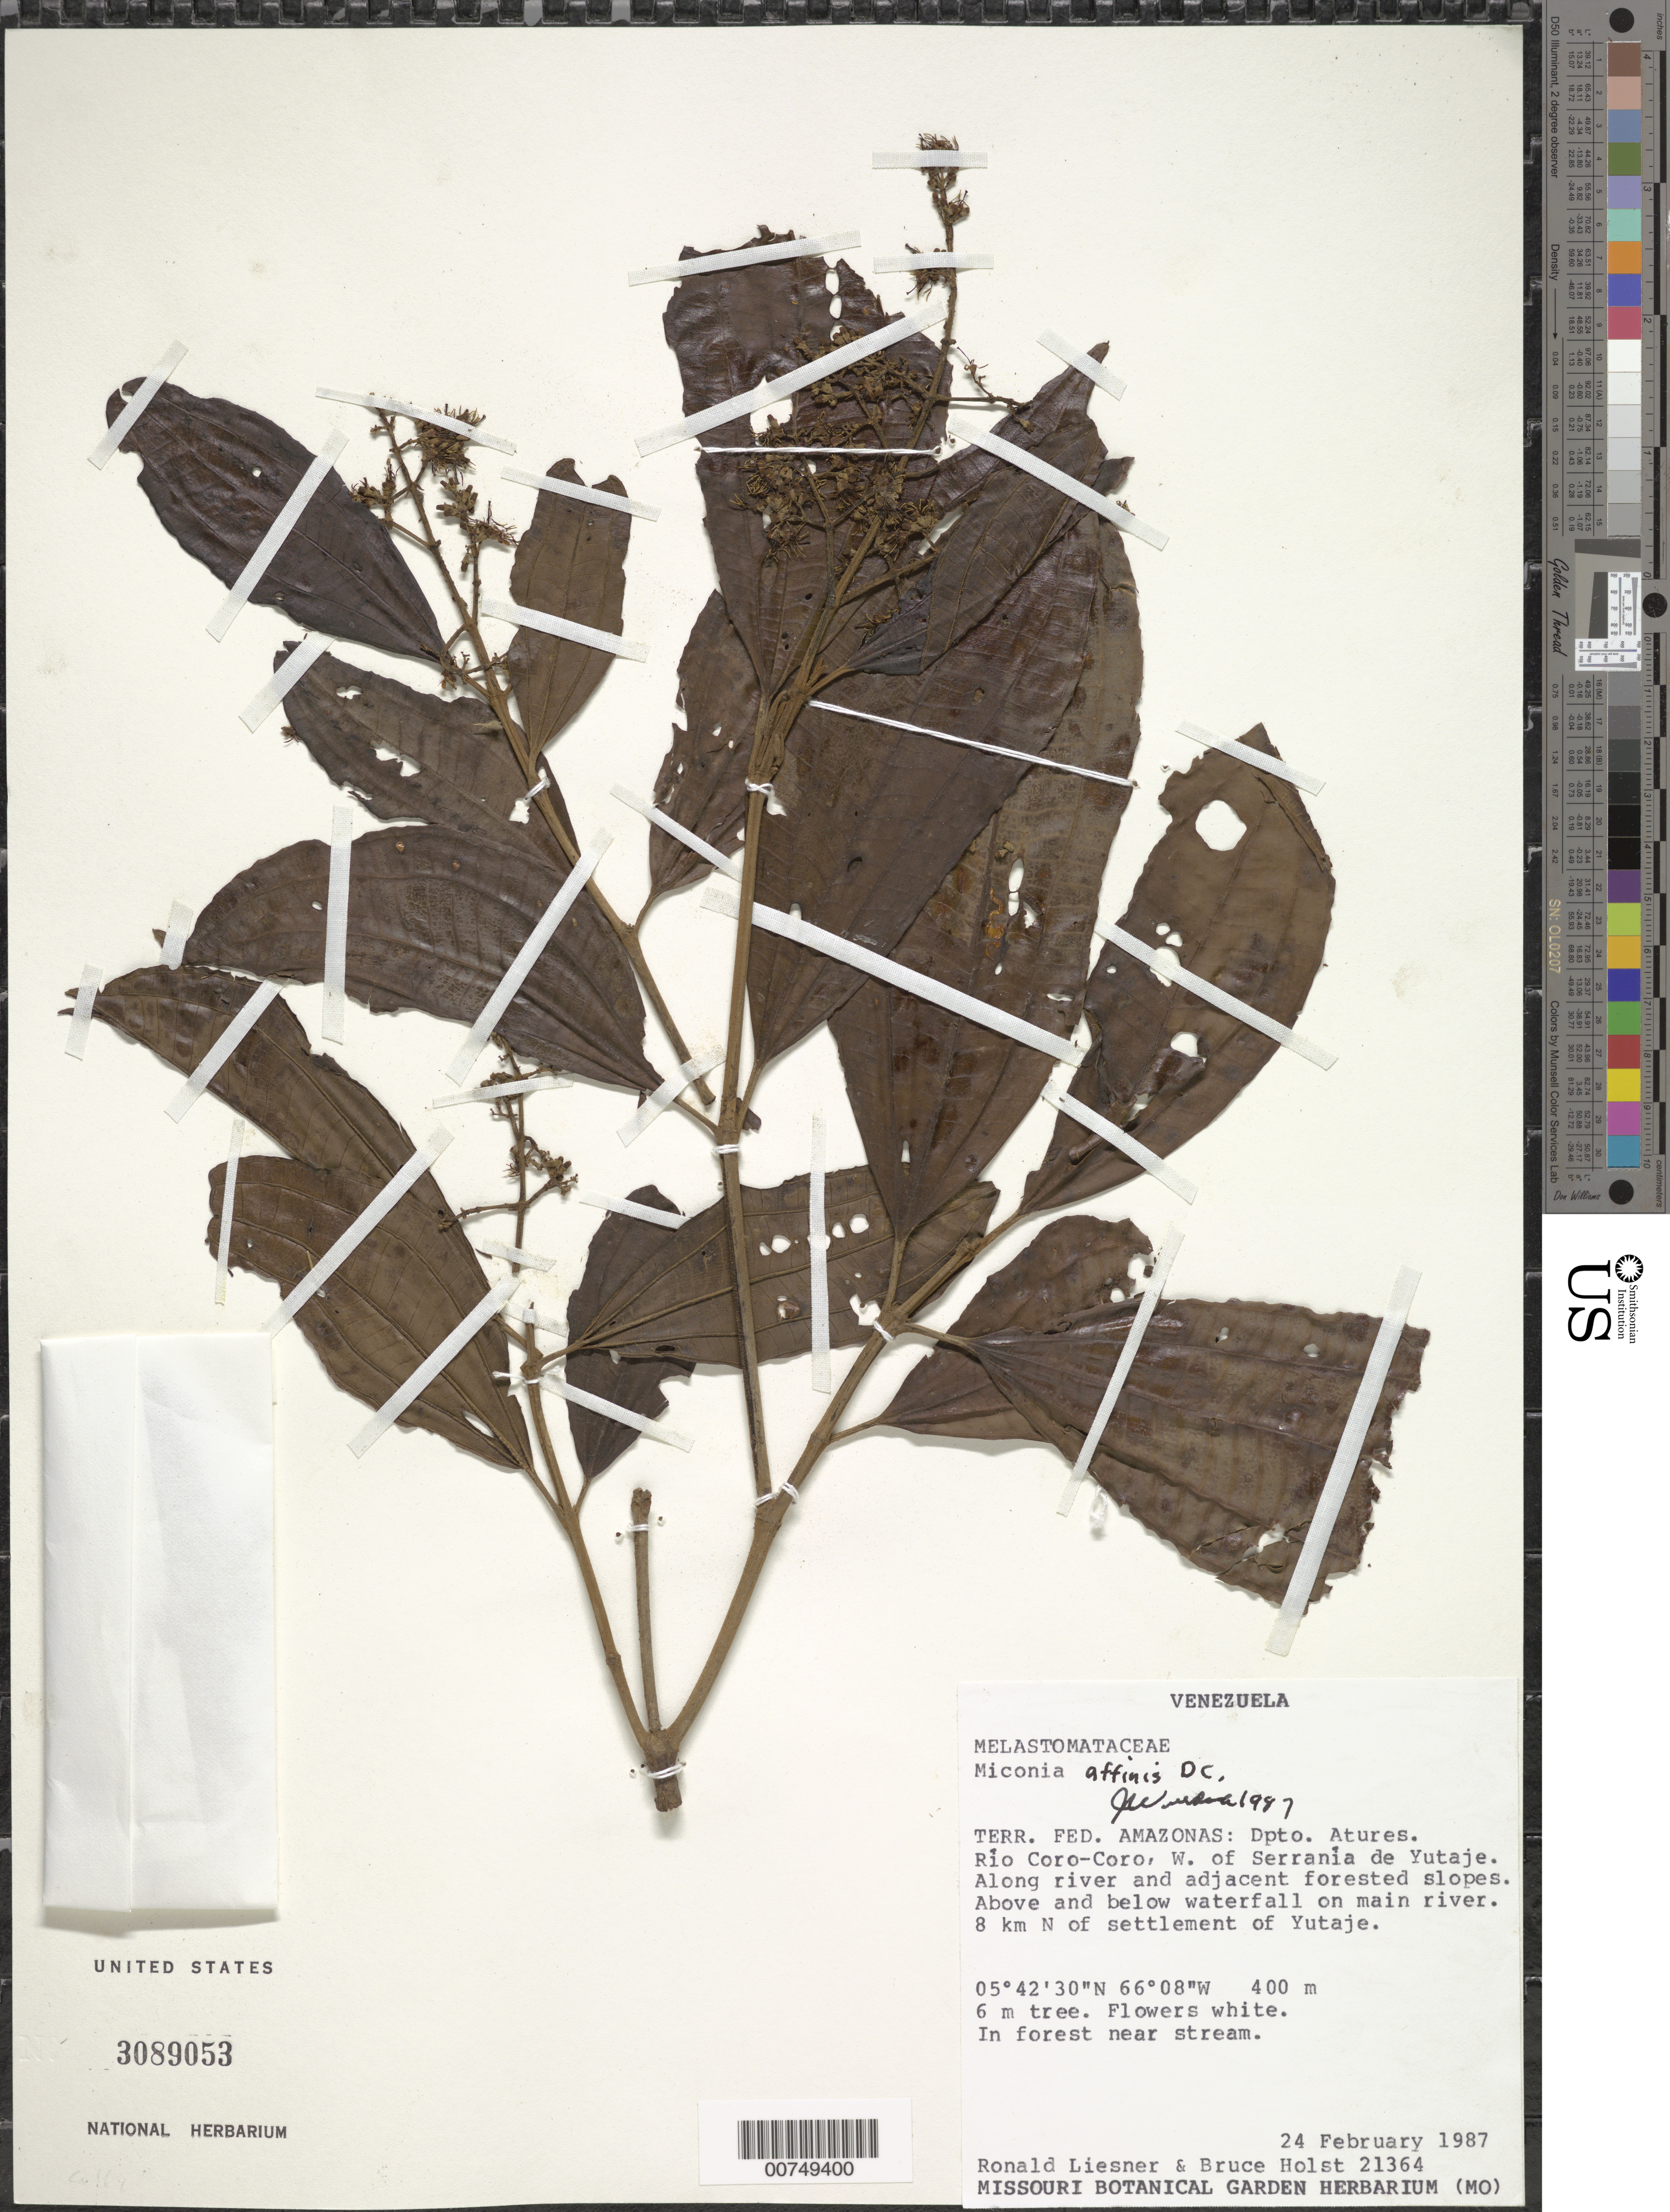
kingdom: Plantae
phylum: Tracheophyta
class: Magnoliopsida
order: Myrtales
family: Melastomataceae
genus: Miconia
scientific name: Miconia affinis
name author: DC.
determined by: Wurdack, John J., (US), US (UNITED STATES)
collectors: R. L. Liesner & B. Holst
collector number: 21364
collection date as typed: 24-Feb-87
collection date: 1987-02-24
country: Venezuela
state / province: Amazonas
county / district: Atures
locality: Río Coro-Coro, W of Serrania de Yutajé, 8 km N of settlement of Yutajé, above and below waterfall on main river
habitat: River and adjacent forested slopes; in forest near stream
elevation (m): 400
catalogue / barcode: US 3089053